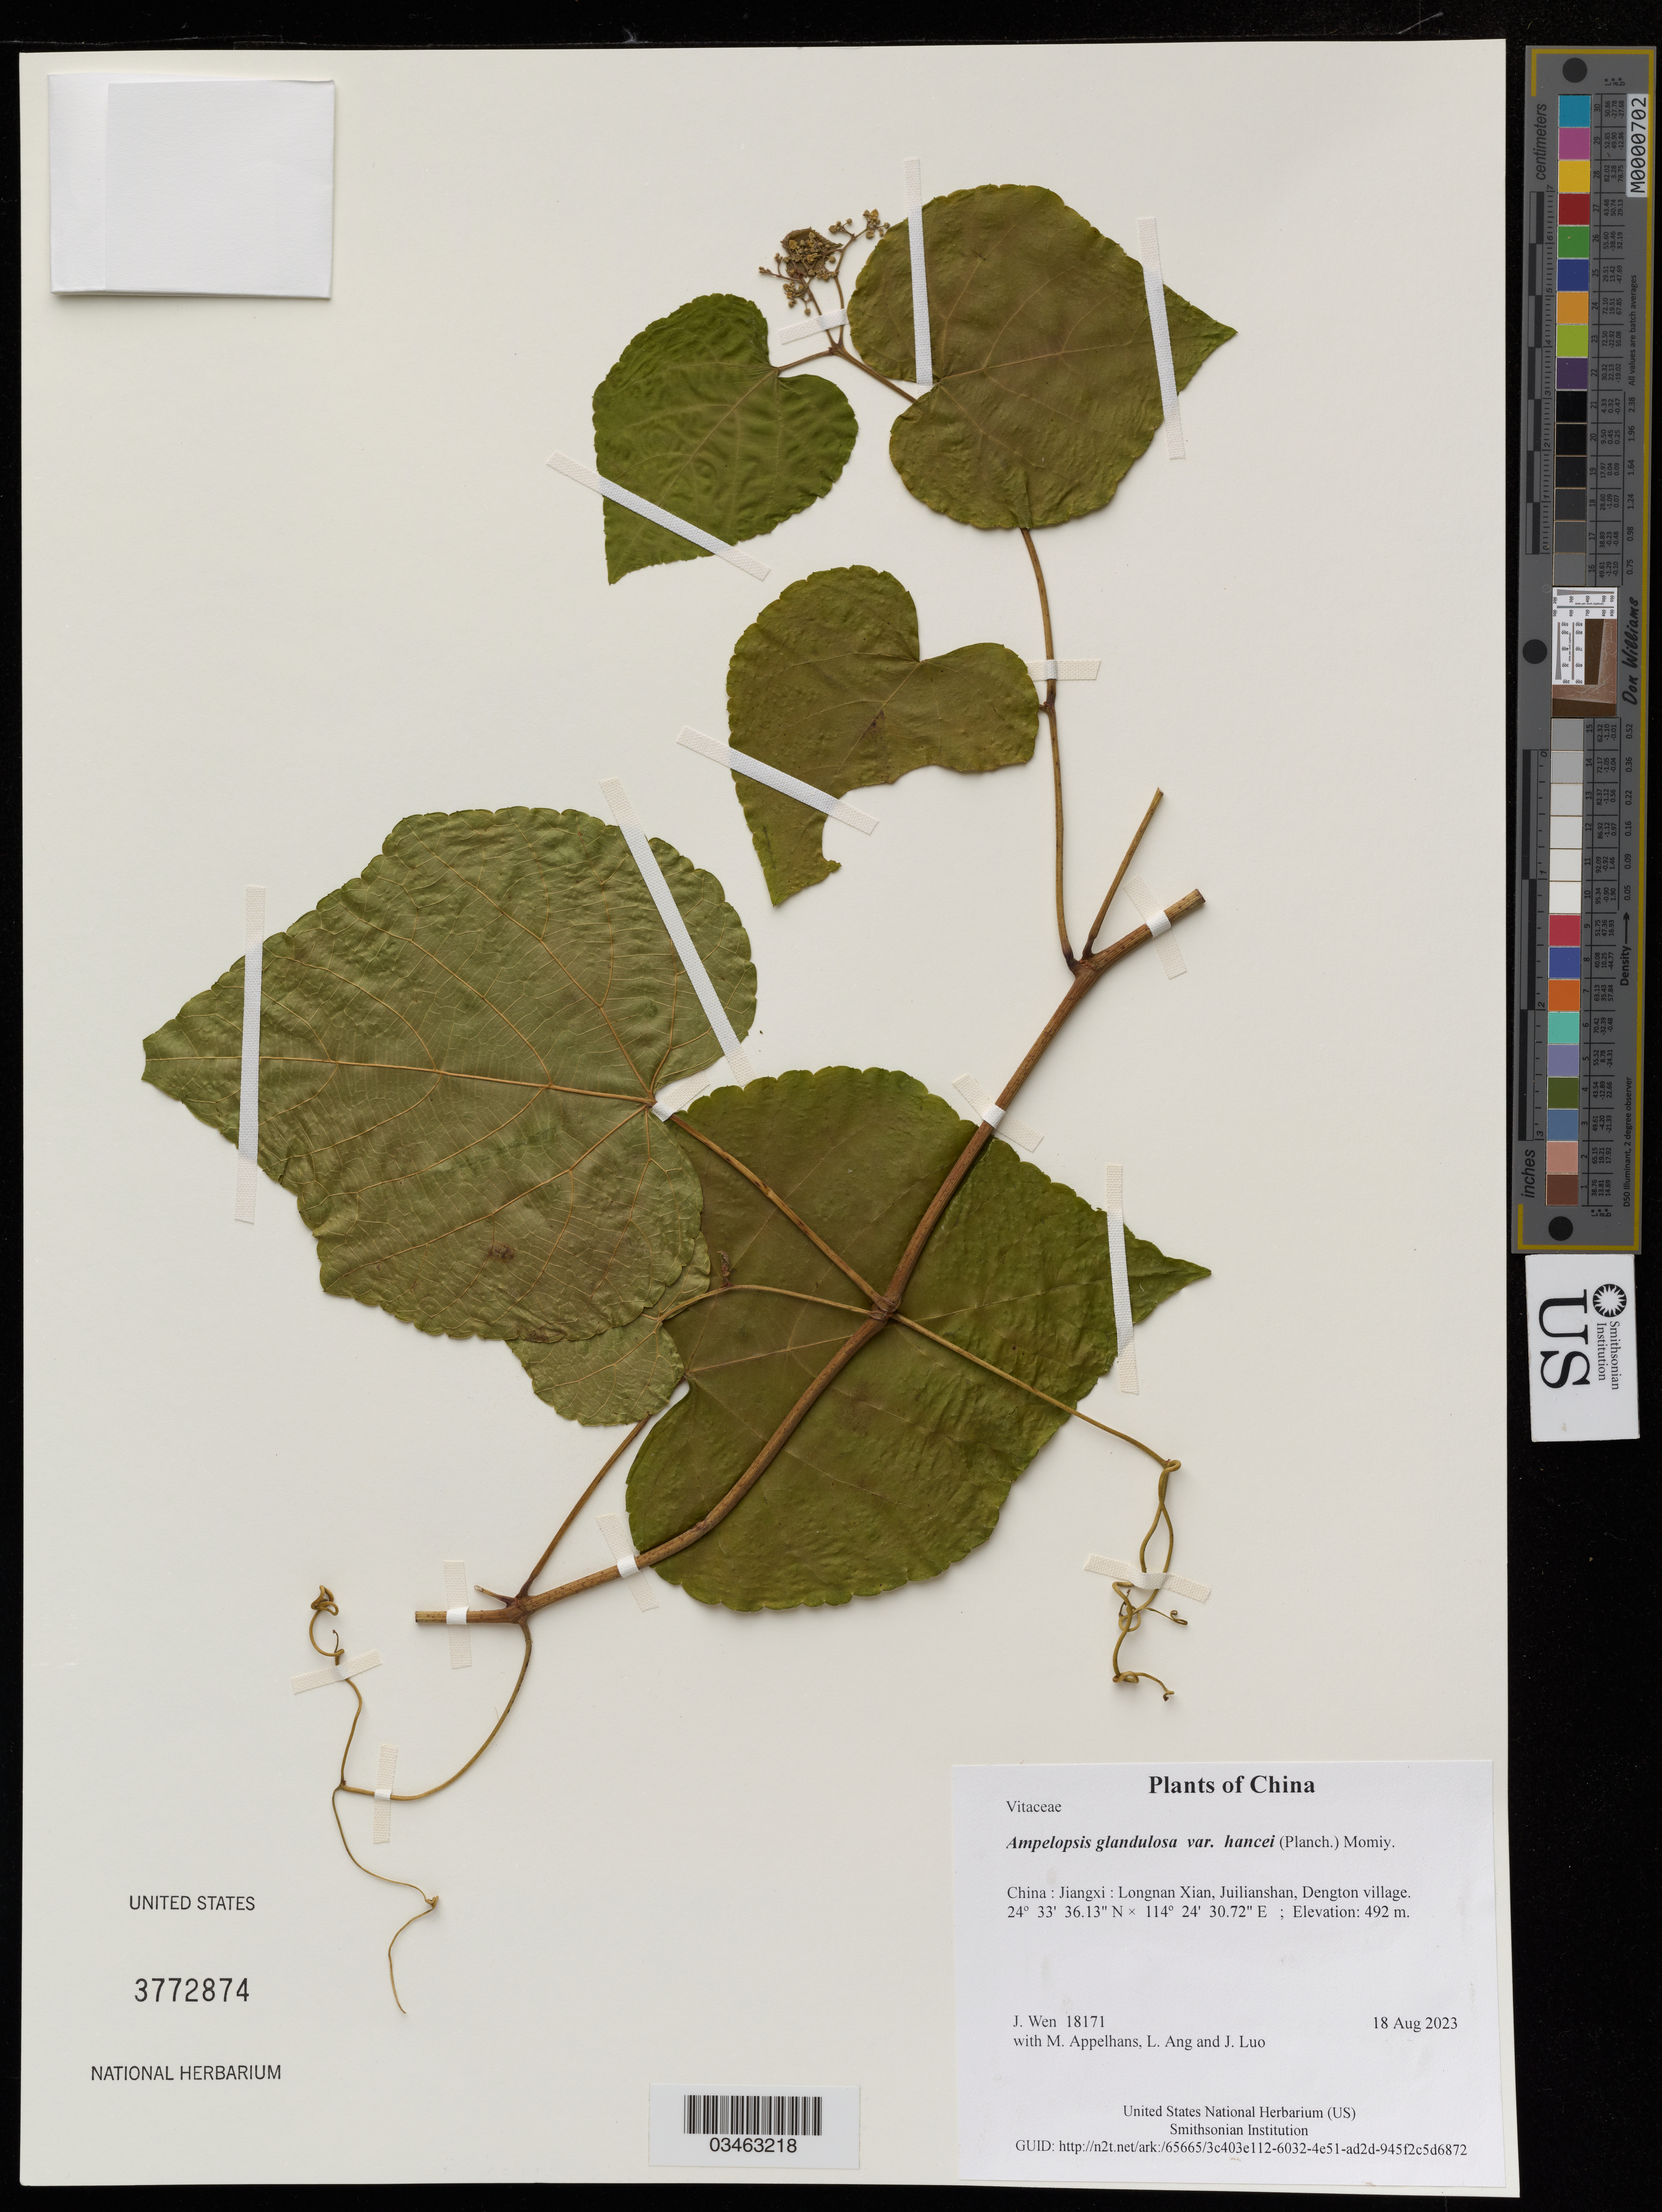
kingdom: Plantae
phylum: Tracheophyta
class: Magnoliopsida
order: Vitales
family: Vitaceae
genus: Ampelopsis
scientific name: Ampelopsis glandulosa var. hancei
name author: (Planch.) Momiy.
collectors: J. Wen, M. Appelhans, L. Ang & J. Luo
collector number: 18171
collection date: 2023-08-18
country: China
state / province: Jiangxi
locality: Longnan Xian, Juilianshan, Dengton village.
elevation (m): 492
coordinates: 24.560035 N, 114.408532 E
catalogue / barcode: US 3772874